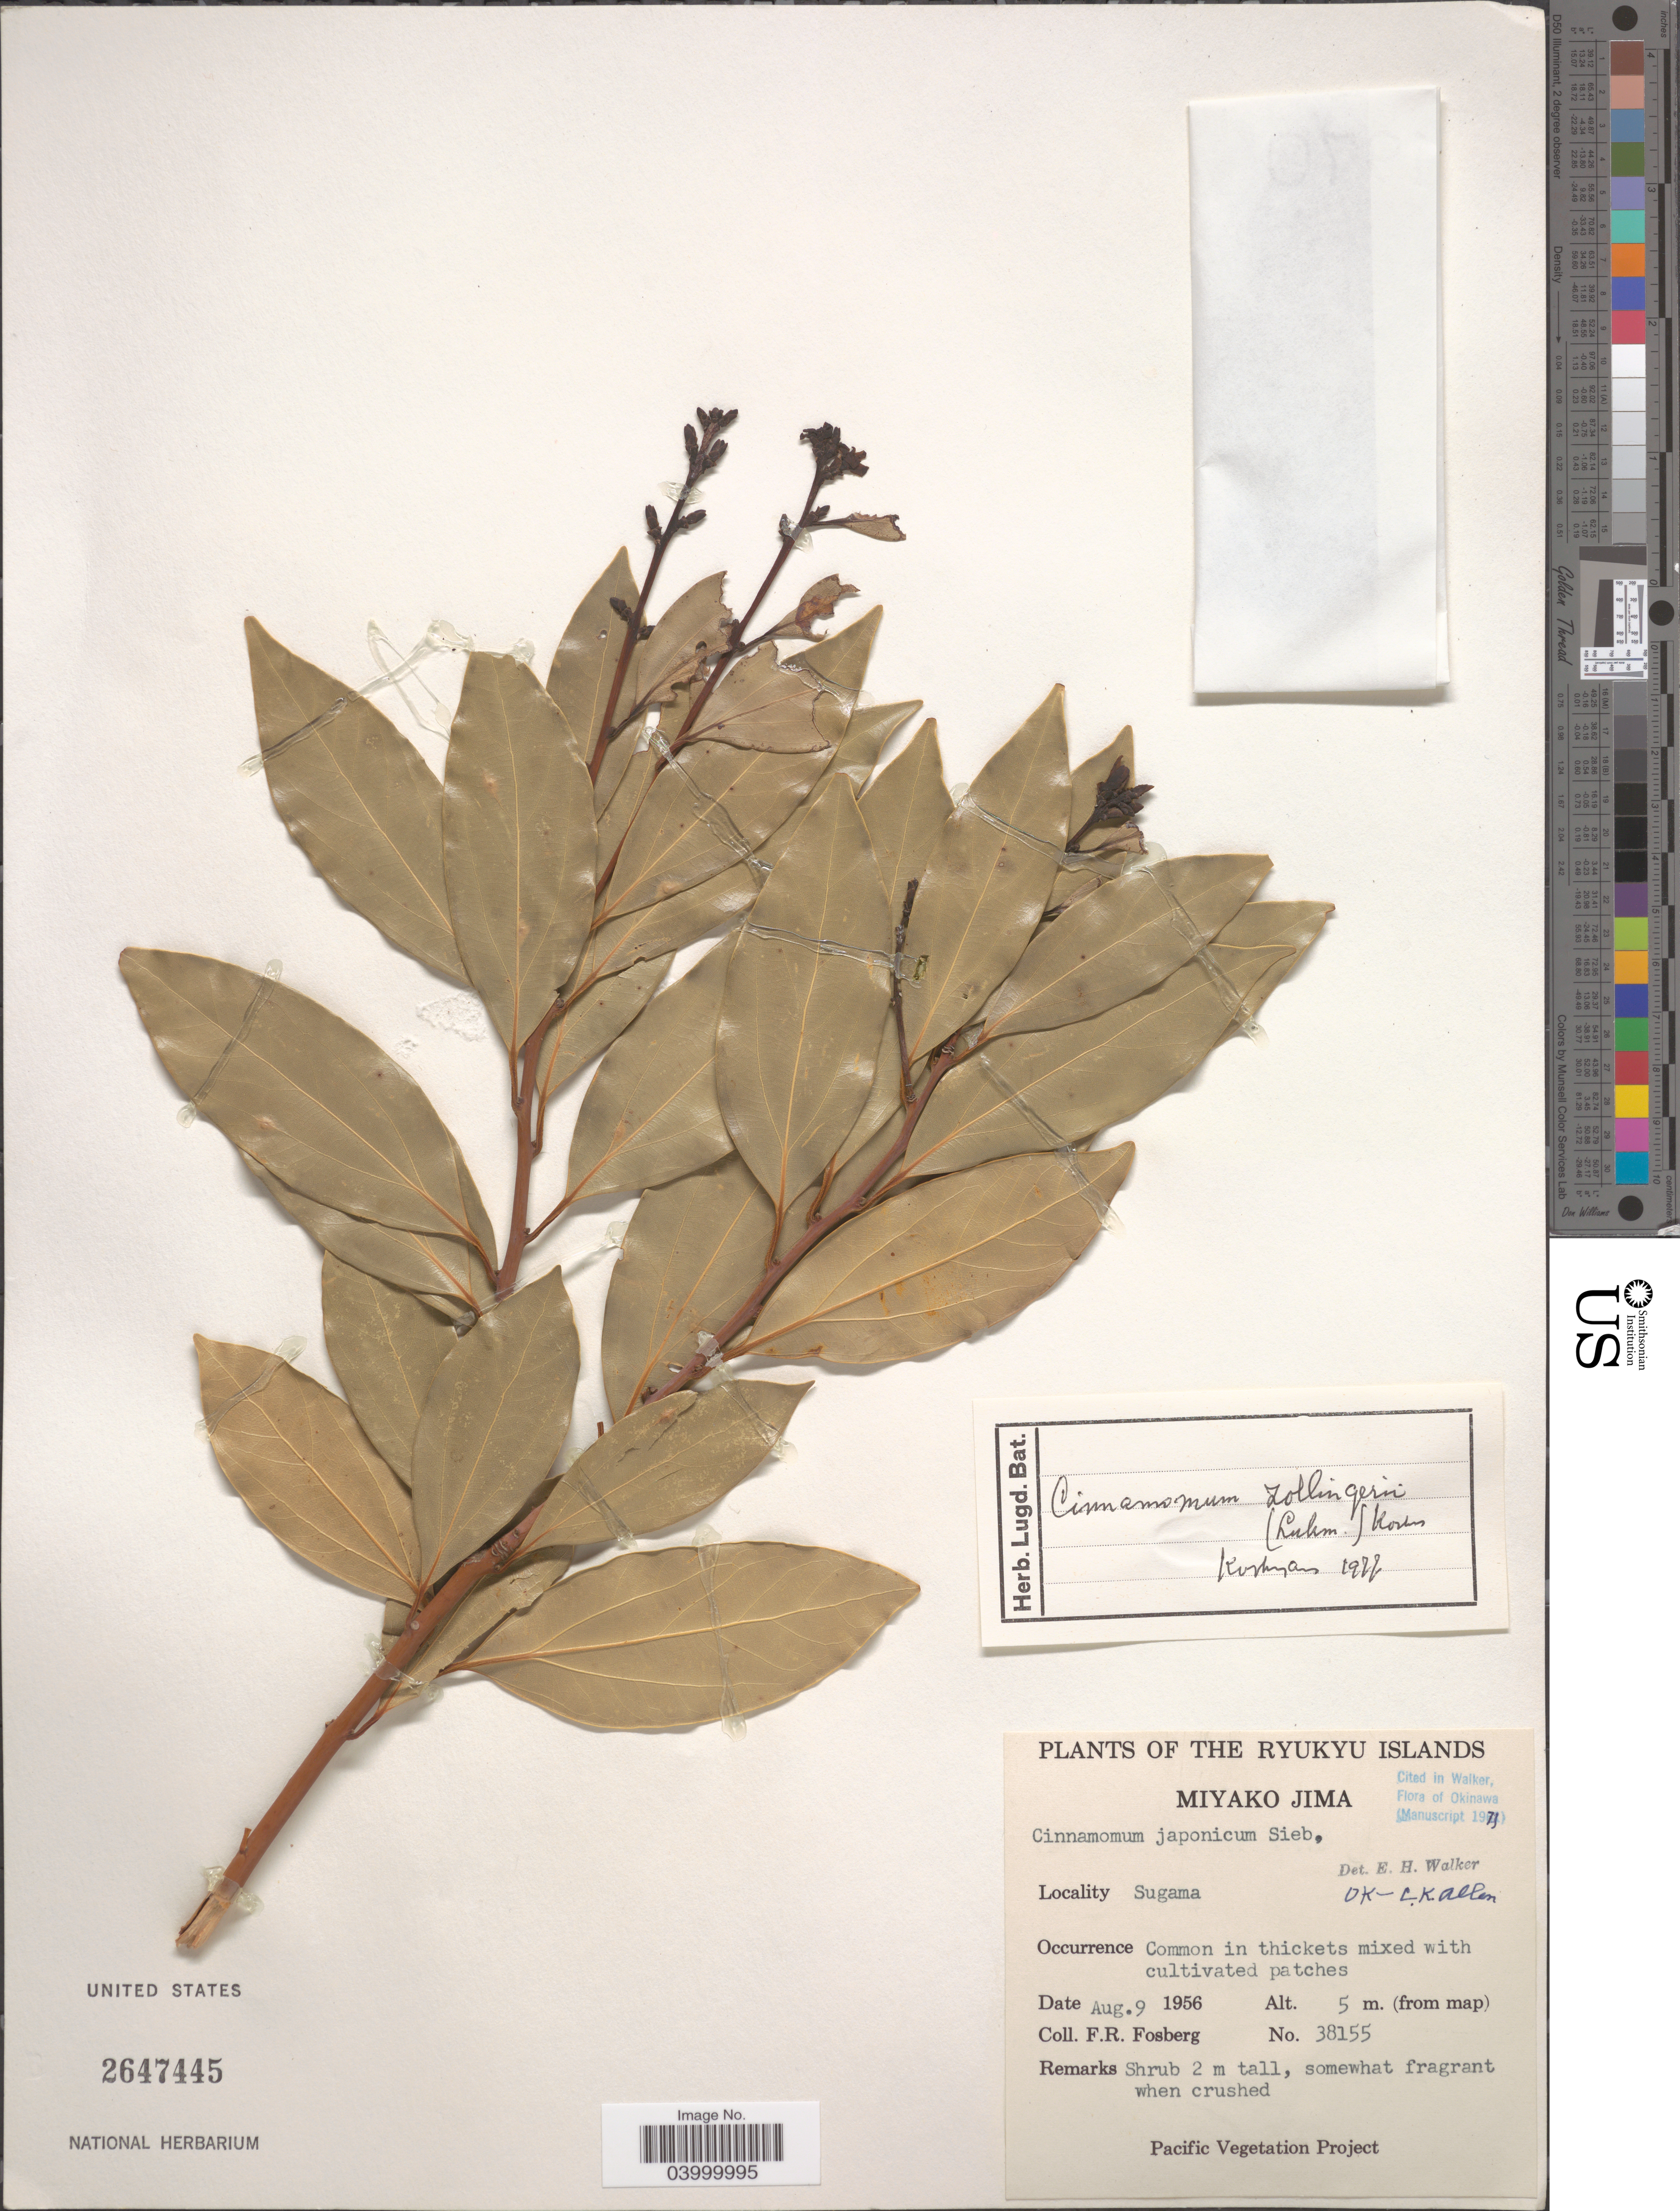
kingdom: Plantae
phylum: Tracheophyta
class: Magnoliopsida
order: Laurales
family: Lauraceae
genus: Cinnamomum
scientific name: Cinnamomum zollingeri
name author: Lukman.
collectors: F. R. Fosberg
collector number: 38155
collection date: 1956-08-09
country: Japan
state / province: Okinawa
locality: The Ryukyu Islands. Miyako Jima. Sugama.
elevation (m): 5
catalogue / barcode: US 2647445